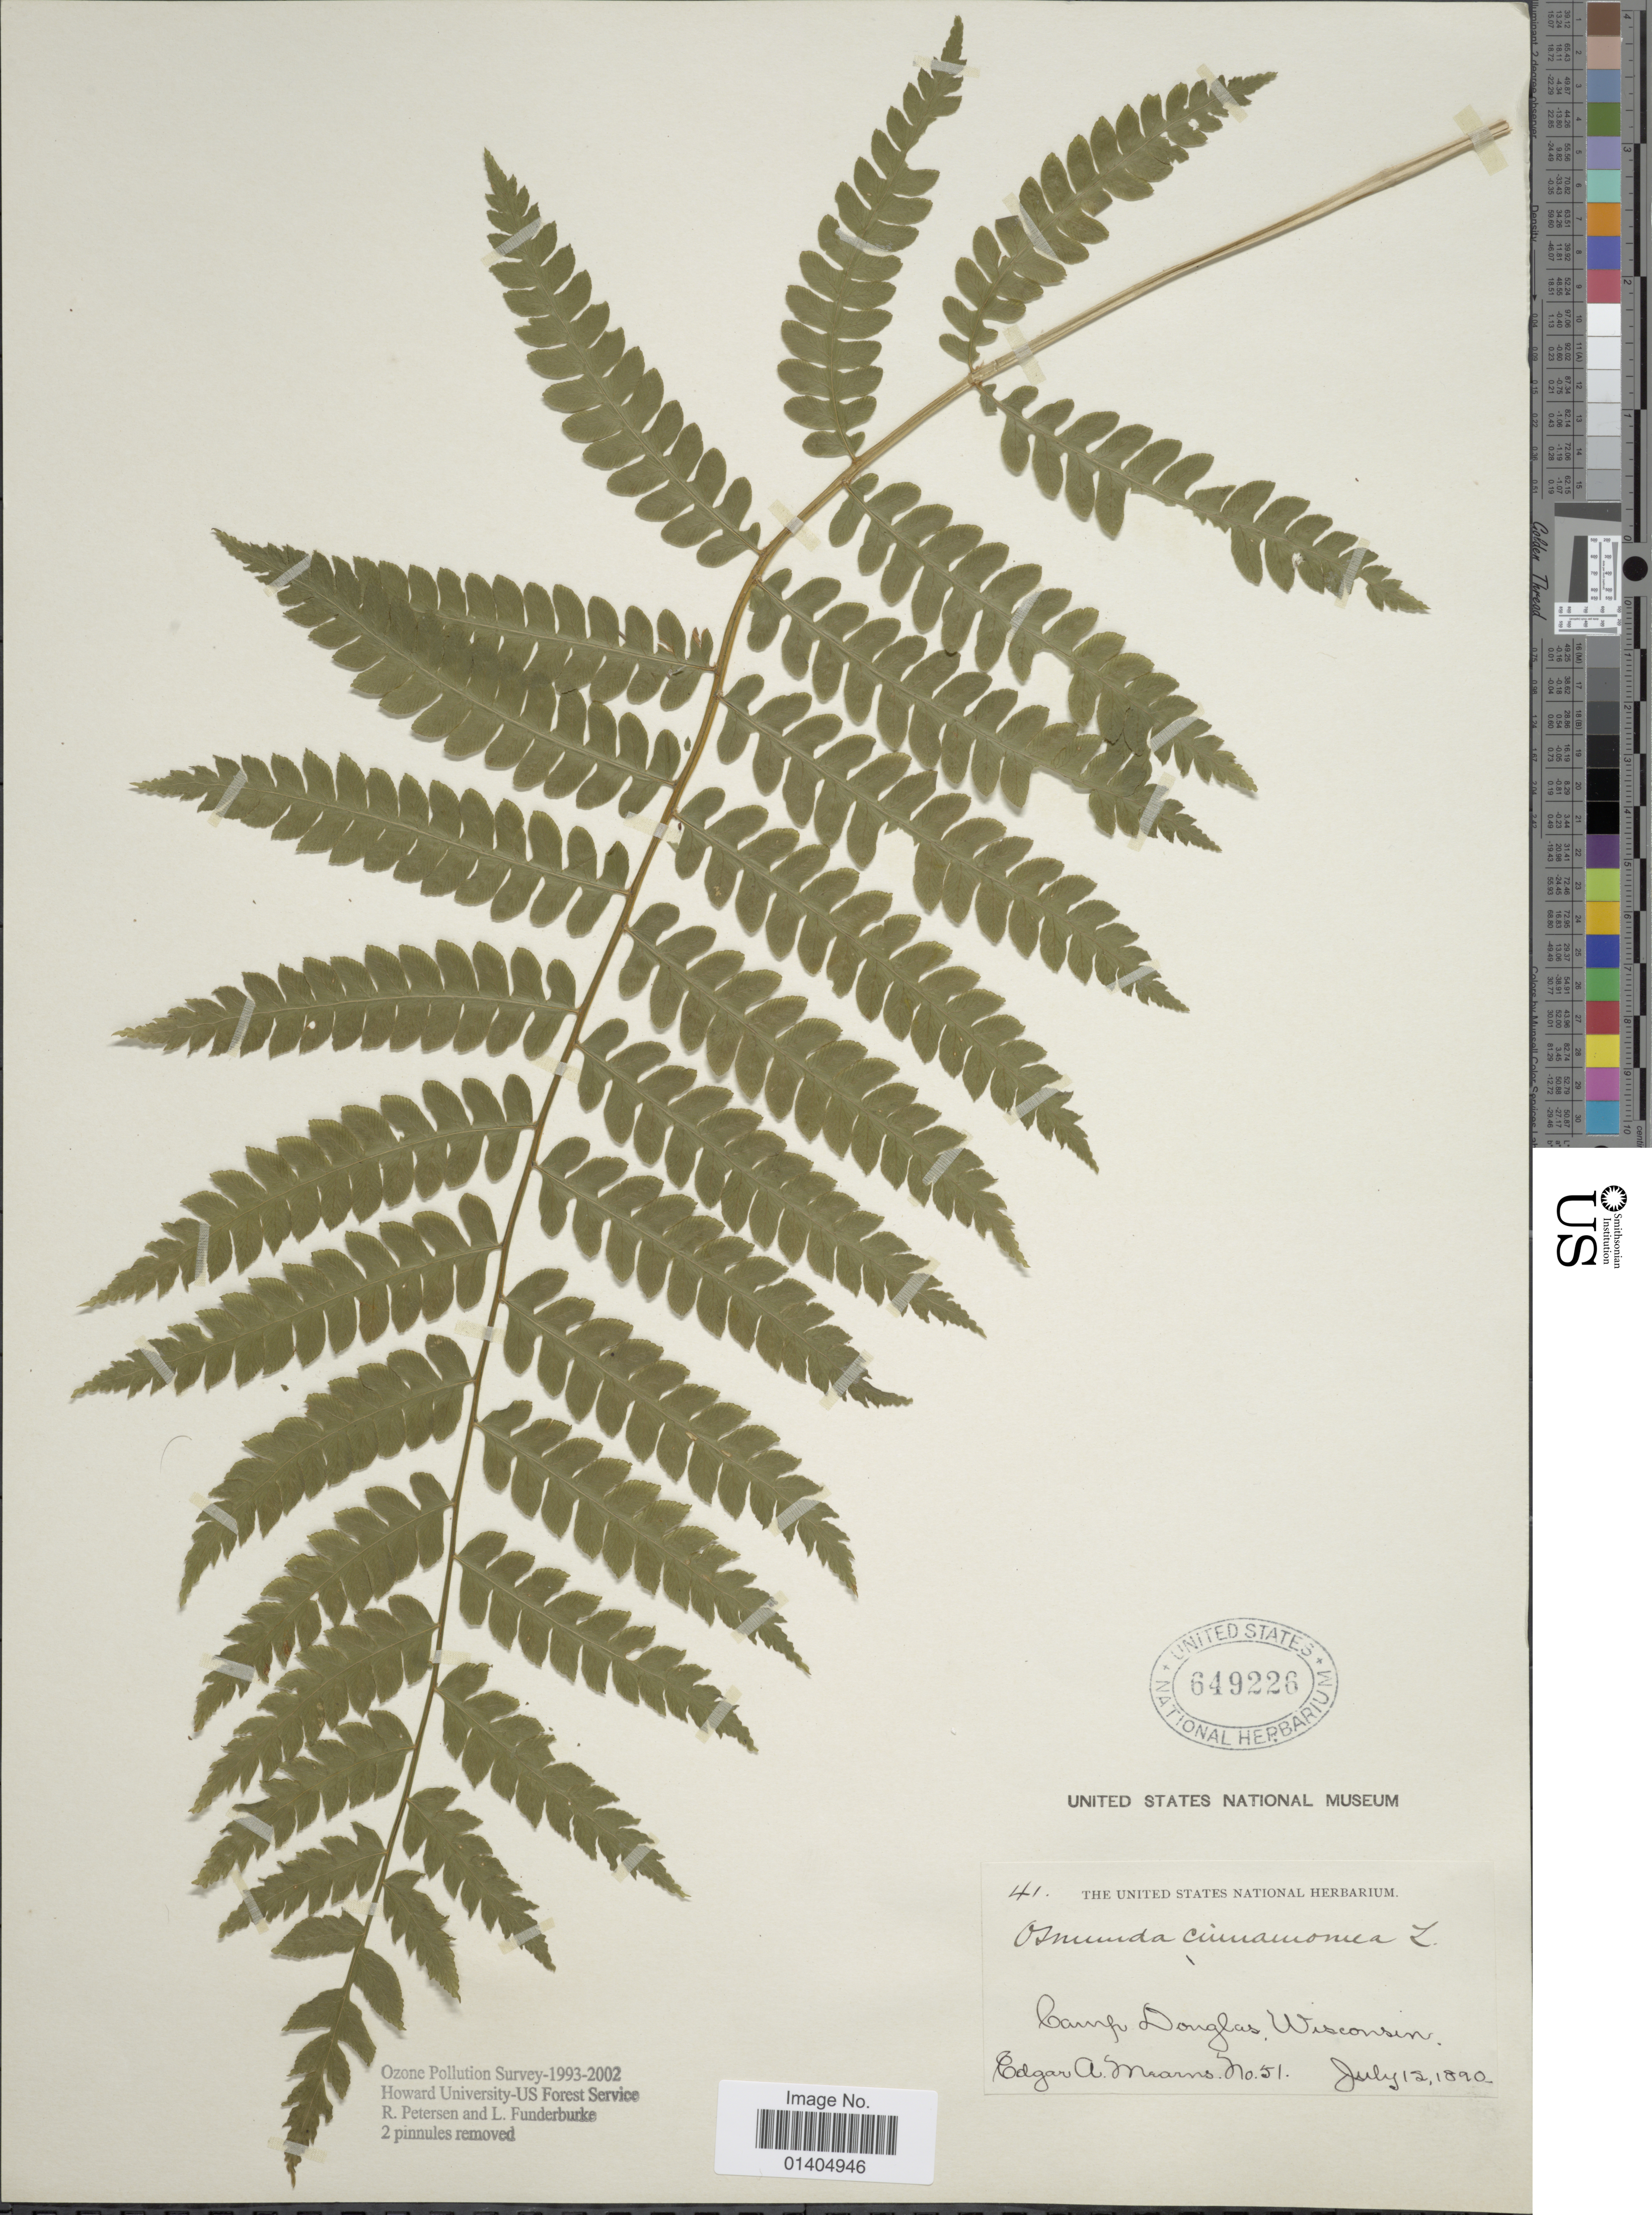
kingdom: Plantae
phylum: Tracheophyta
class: Polypodiopsida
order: Osmundales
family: Osmundaceae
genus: Osmundastrum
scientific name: Osmundastrum cinnamomeum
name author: (L.) C. Presl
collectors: E. A. Mearns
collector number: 51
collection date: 1890-07-12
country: United States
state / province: Wisconsin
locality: Camp Douglas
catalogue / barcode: US 649226